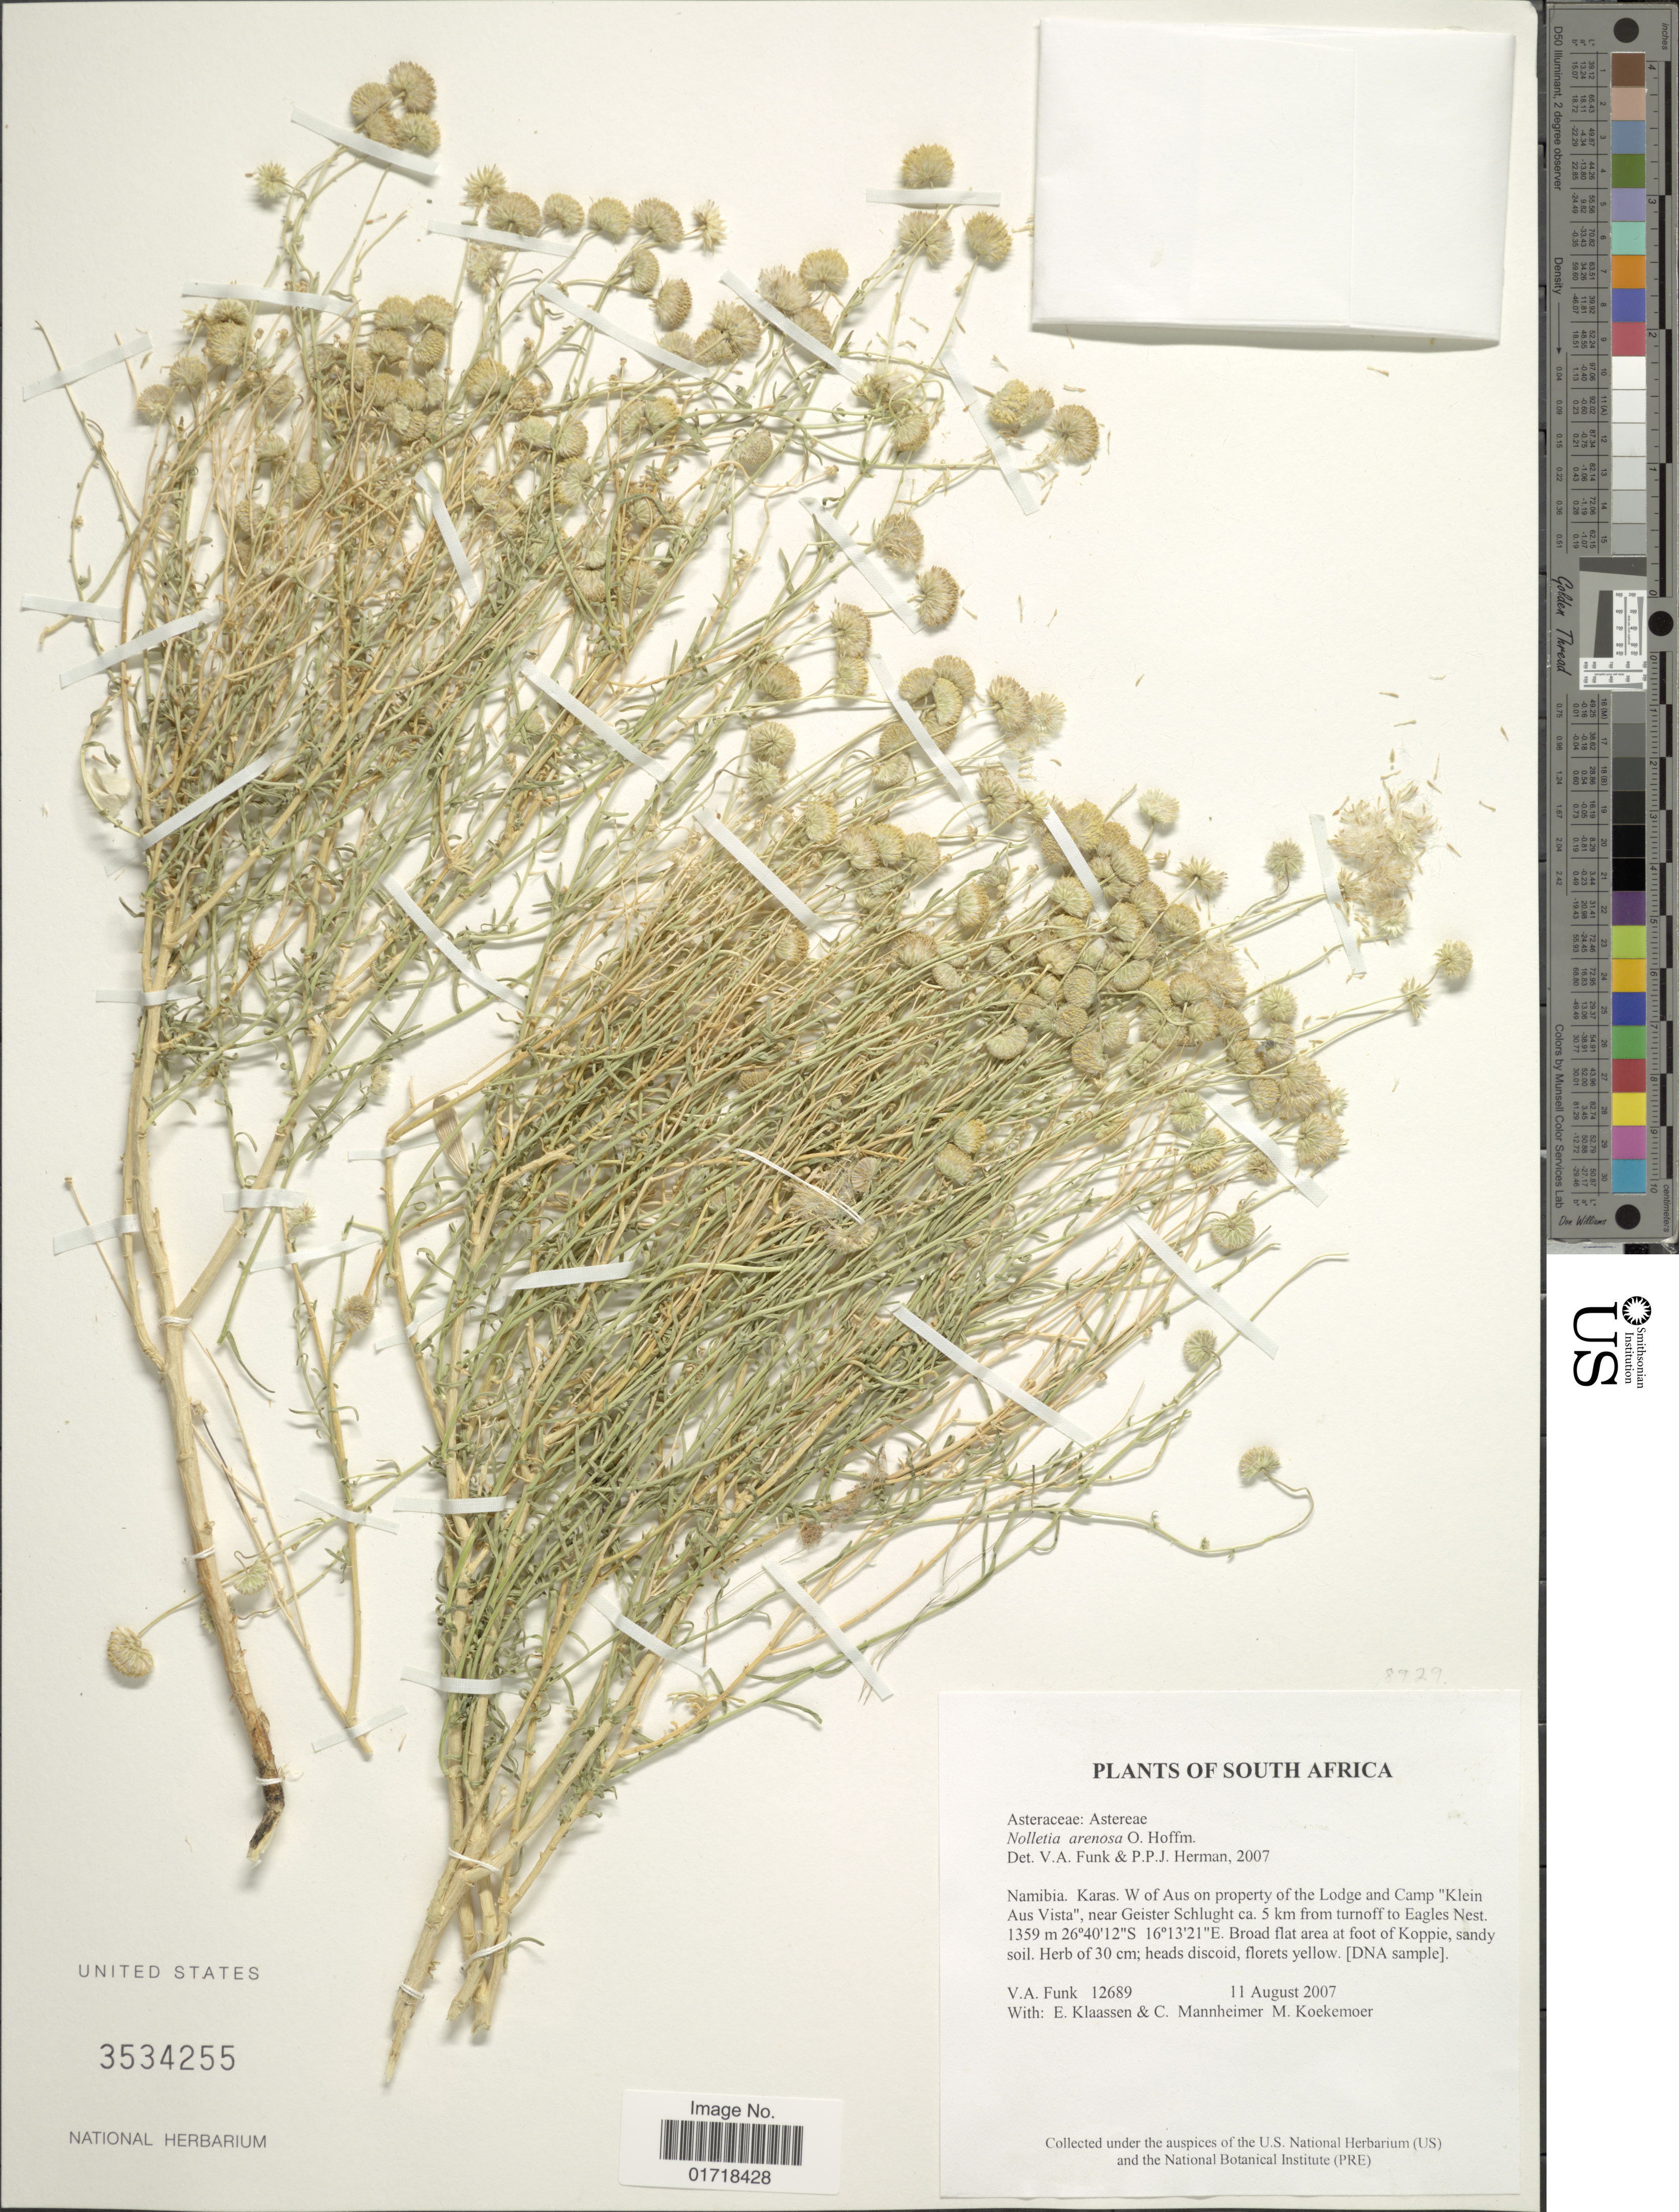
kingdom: Plantae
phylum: Tracheophyta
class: Magnoliopsida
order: Asterales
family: Asteraceae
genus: Nolletia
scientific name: Nolletia arenosa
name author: O. Hoffm.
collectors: V. Funk, E. S. Klaassen, C. A. Mannheimer & M. Koekemoer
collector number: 12689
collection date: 2007-08-11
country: Namibia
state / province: Karas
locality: W of Aus on property of the lodge and Camp "Klein Aus Vista", near Geister Schlught ca 5 km from turnoff to Eagles Nest,.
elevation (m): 1359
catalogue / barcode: US 3534255